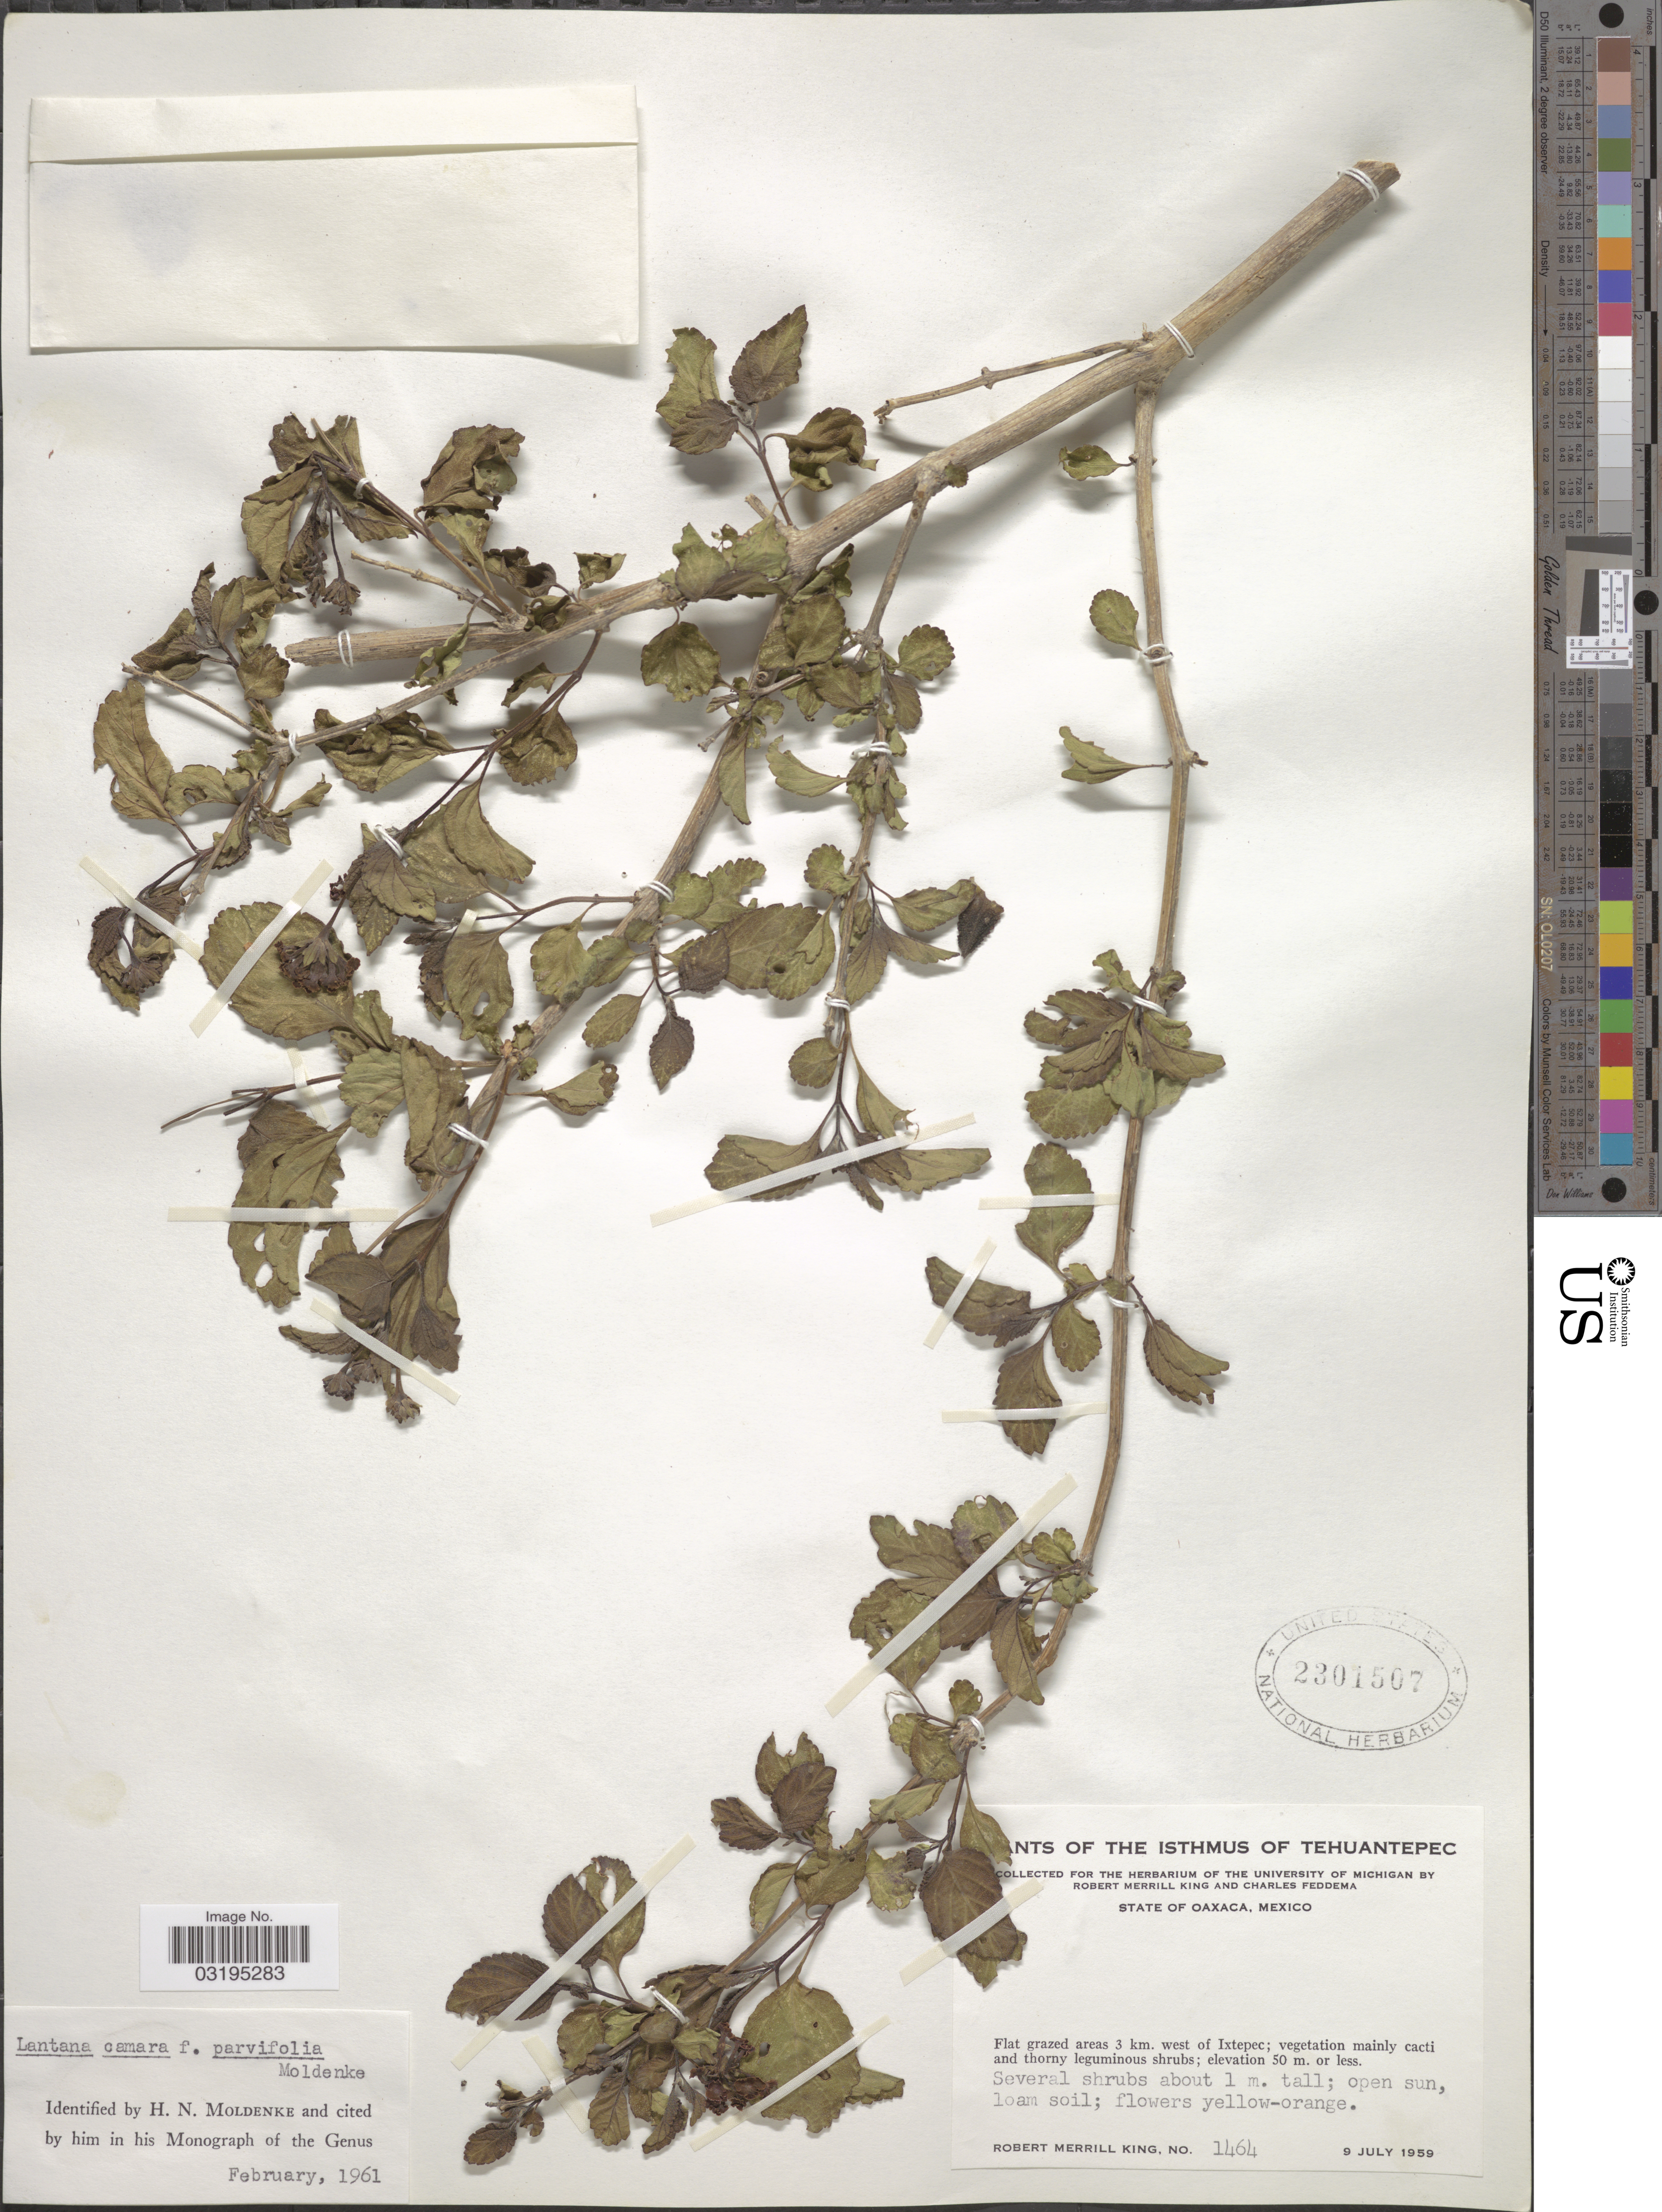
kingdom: Plantae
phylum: Tracheophyta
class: Magnoliopsida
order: Lamiales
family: Verbenaceae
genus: Lantana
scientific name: Lantana camara f. parvifolia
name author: Moldenke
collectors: R. M. King & C. Feddema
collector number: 1464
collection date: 1959-07-09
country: Mexico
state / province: Oaxaca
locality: Isthmus of Tehuantepec. 3 km. west of Ixtepec.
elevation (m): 50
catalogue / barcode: US 2301507